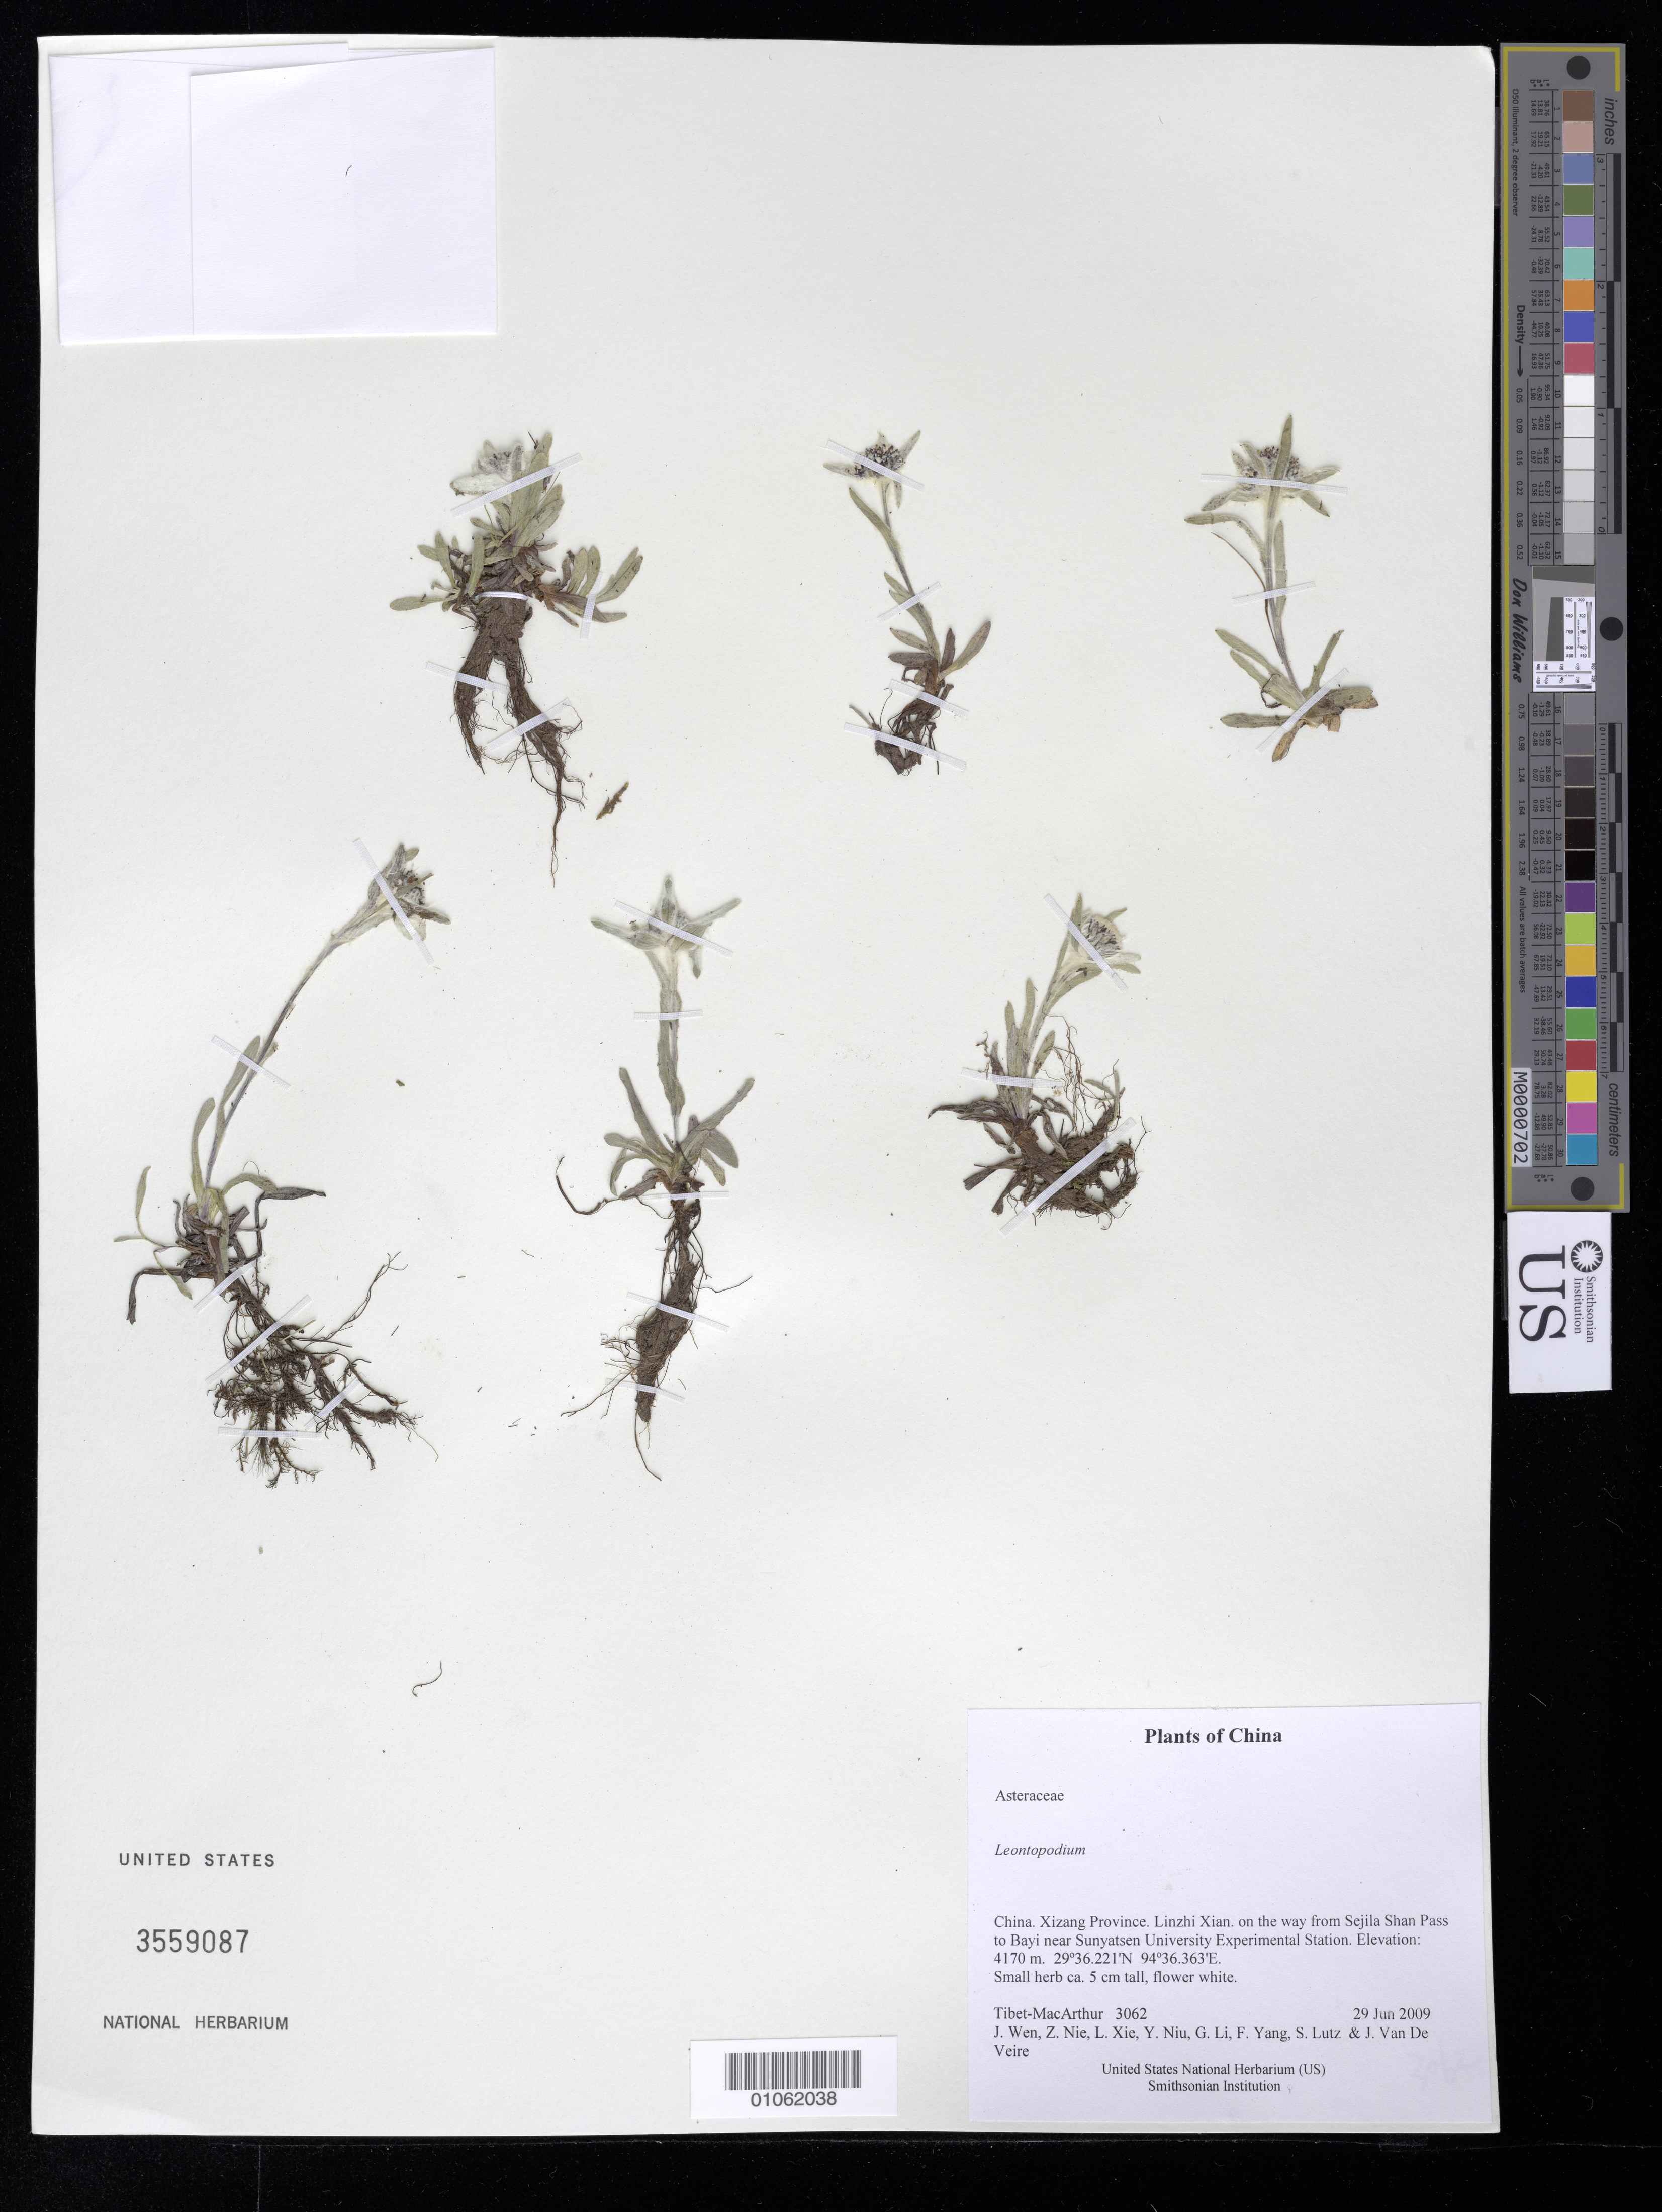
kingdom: Plantae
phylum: Tracheophyta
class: Magnoliopsida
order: Asterales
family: Asteraceae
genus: Leontopodium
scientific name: Leontopodium sp.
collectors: Tibet-MacArthur, J. Wen, Z. Nie, L. Xie, Y. Niu, G. Li, F. Yang, S. Lutz & J. Van De Veire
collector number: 3062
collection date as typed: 29 Jun 2009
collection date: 2009-06-29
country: China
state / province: Xizang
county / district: Linzhi Xian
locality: on the way from Sejila Shan Pass to Bayi near Sunyatsen University Experimental Station.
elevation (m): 4170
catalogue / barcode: US 3559087